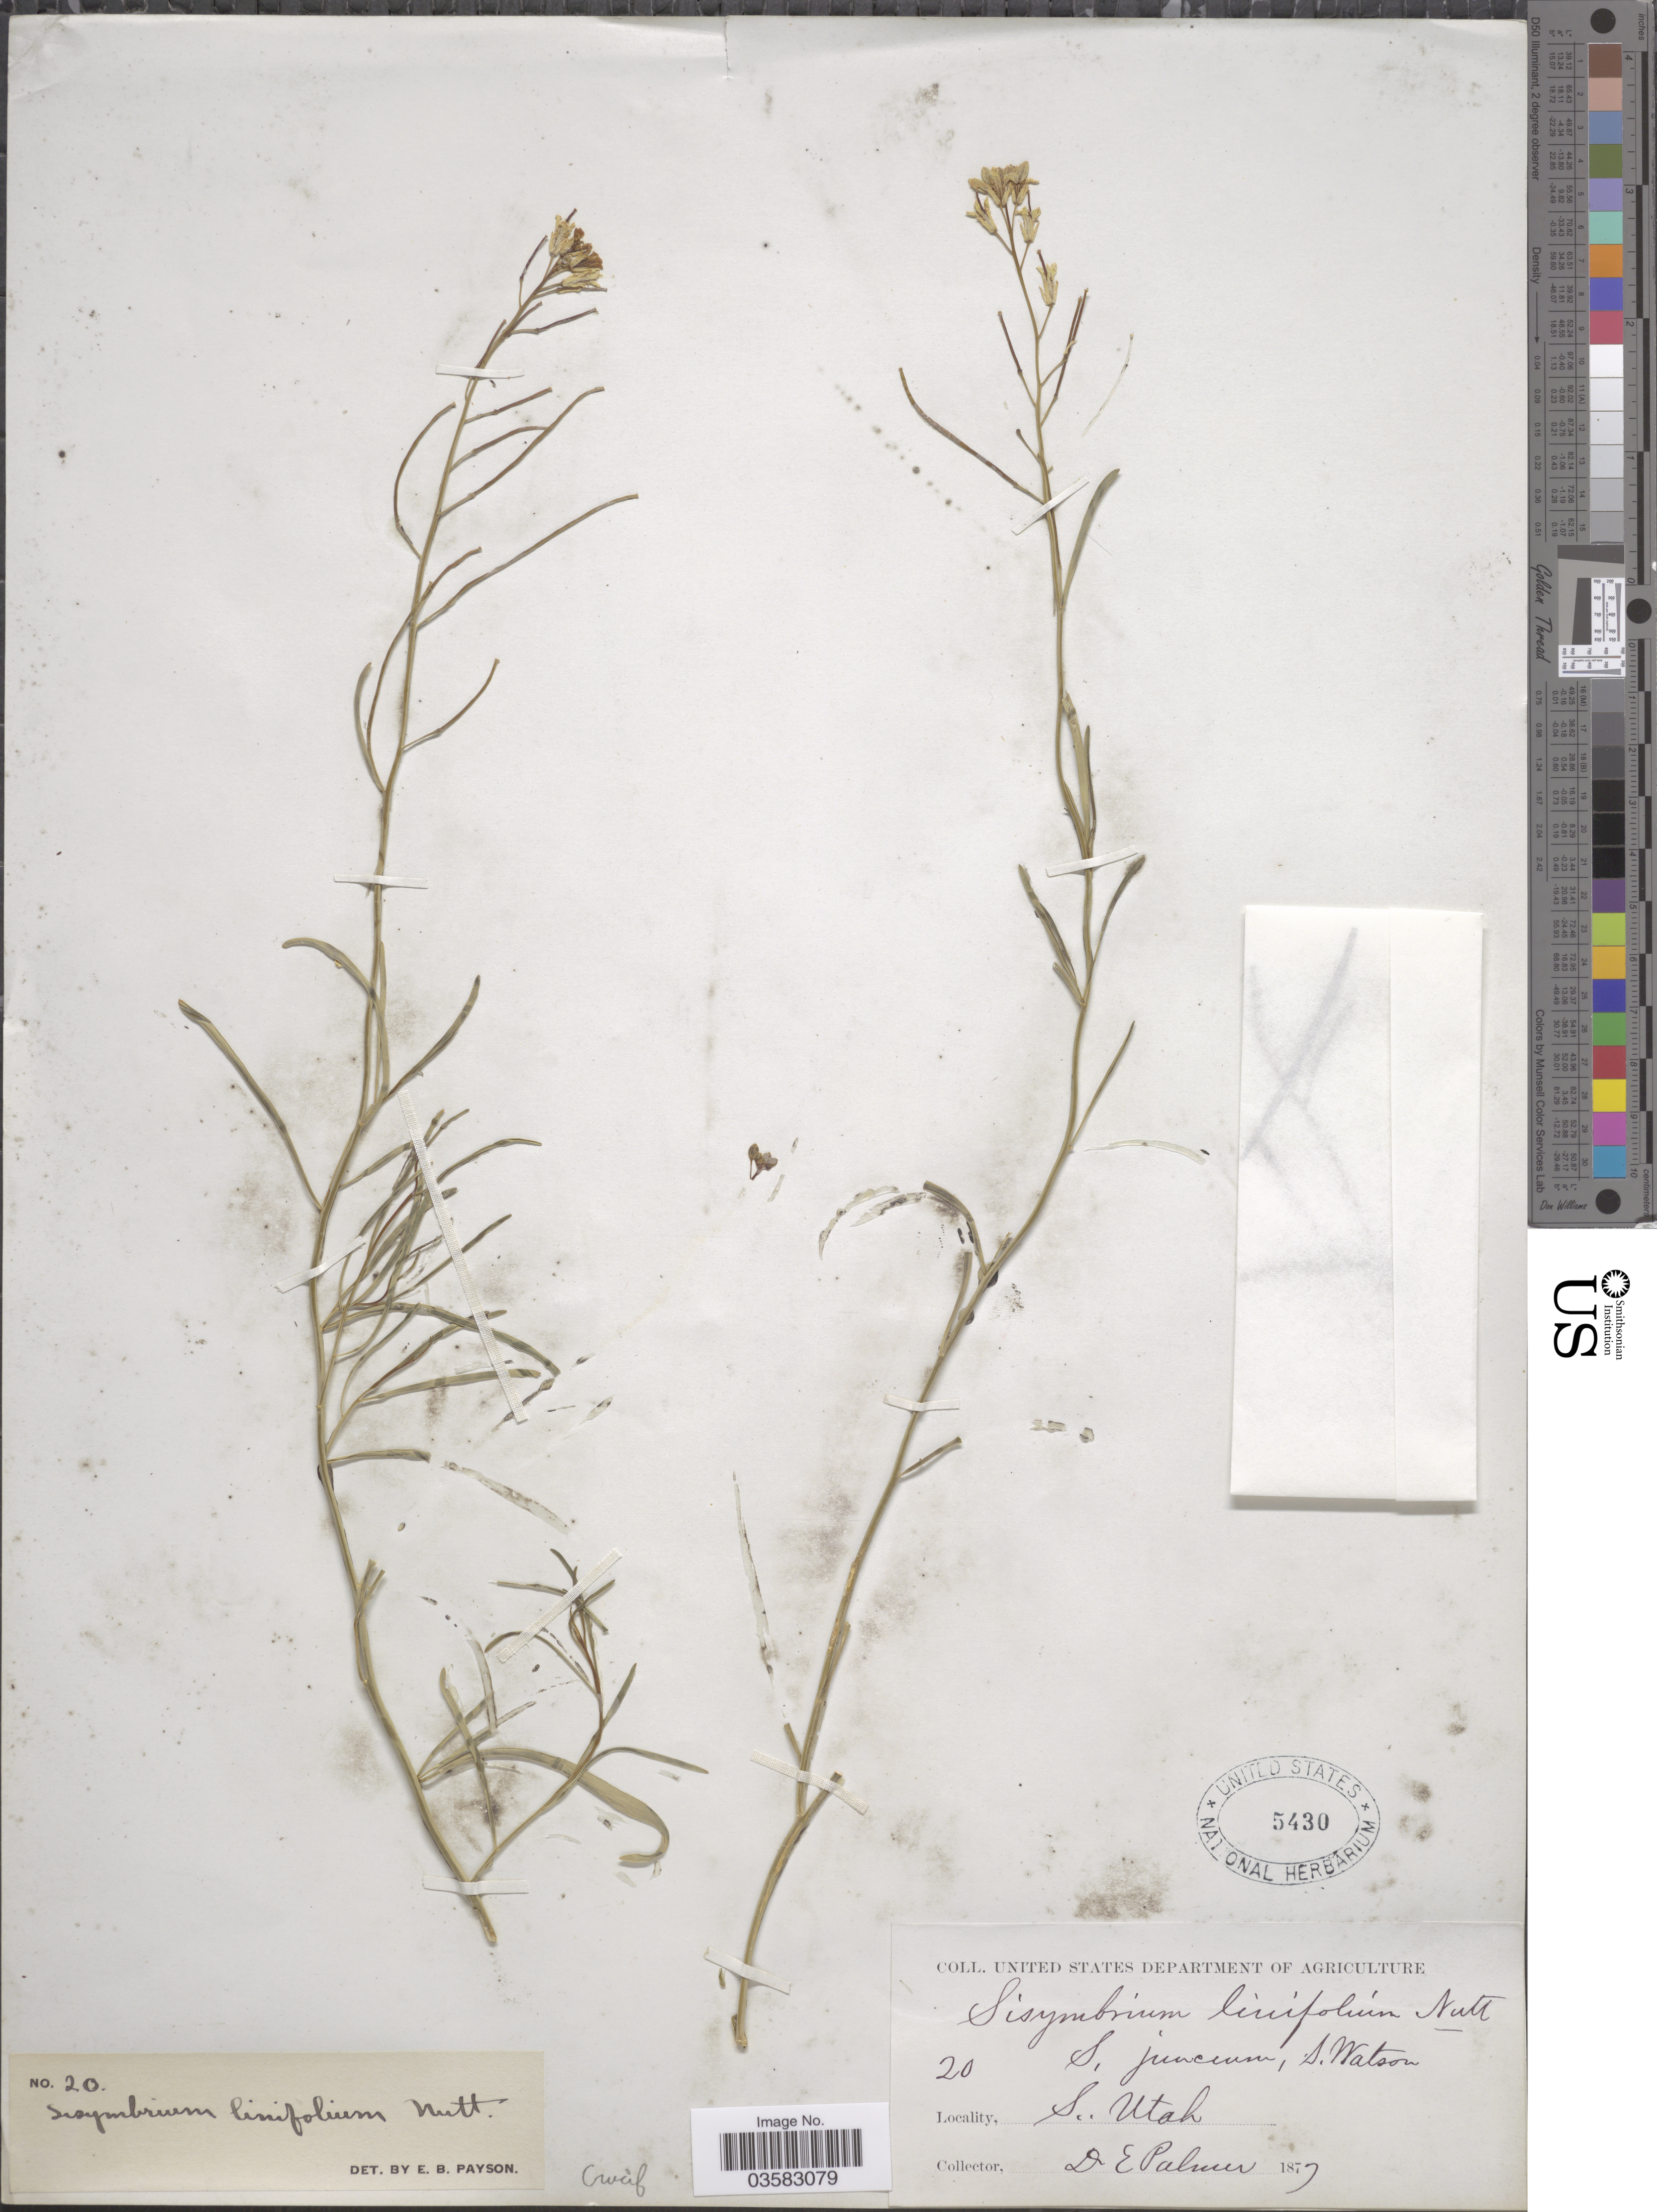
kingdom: Plantae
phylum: Tracheophyta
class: Magnoliopsida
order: Brassicales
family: Brassicaceae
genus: Sisymbrium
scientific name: Sisymbrium linifolium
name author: (Nutt.) Nutt. ex Torr. & A. Gray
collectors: E. Palmer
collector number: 20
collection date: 1877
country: United States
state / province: Utah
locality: S. Utah.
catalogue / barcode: US 5430